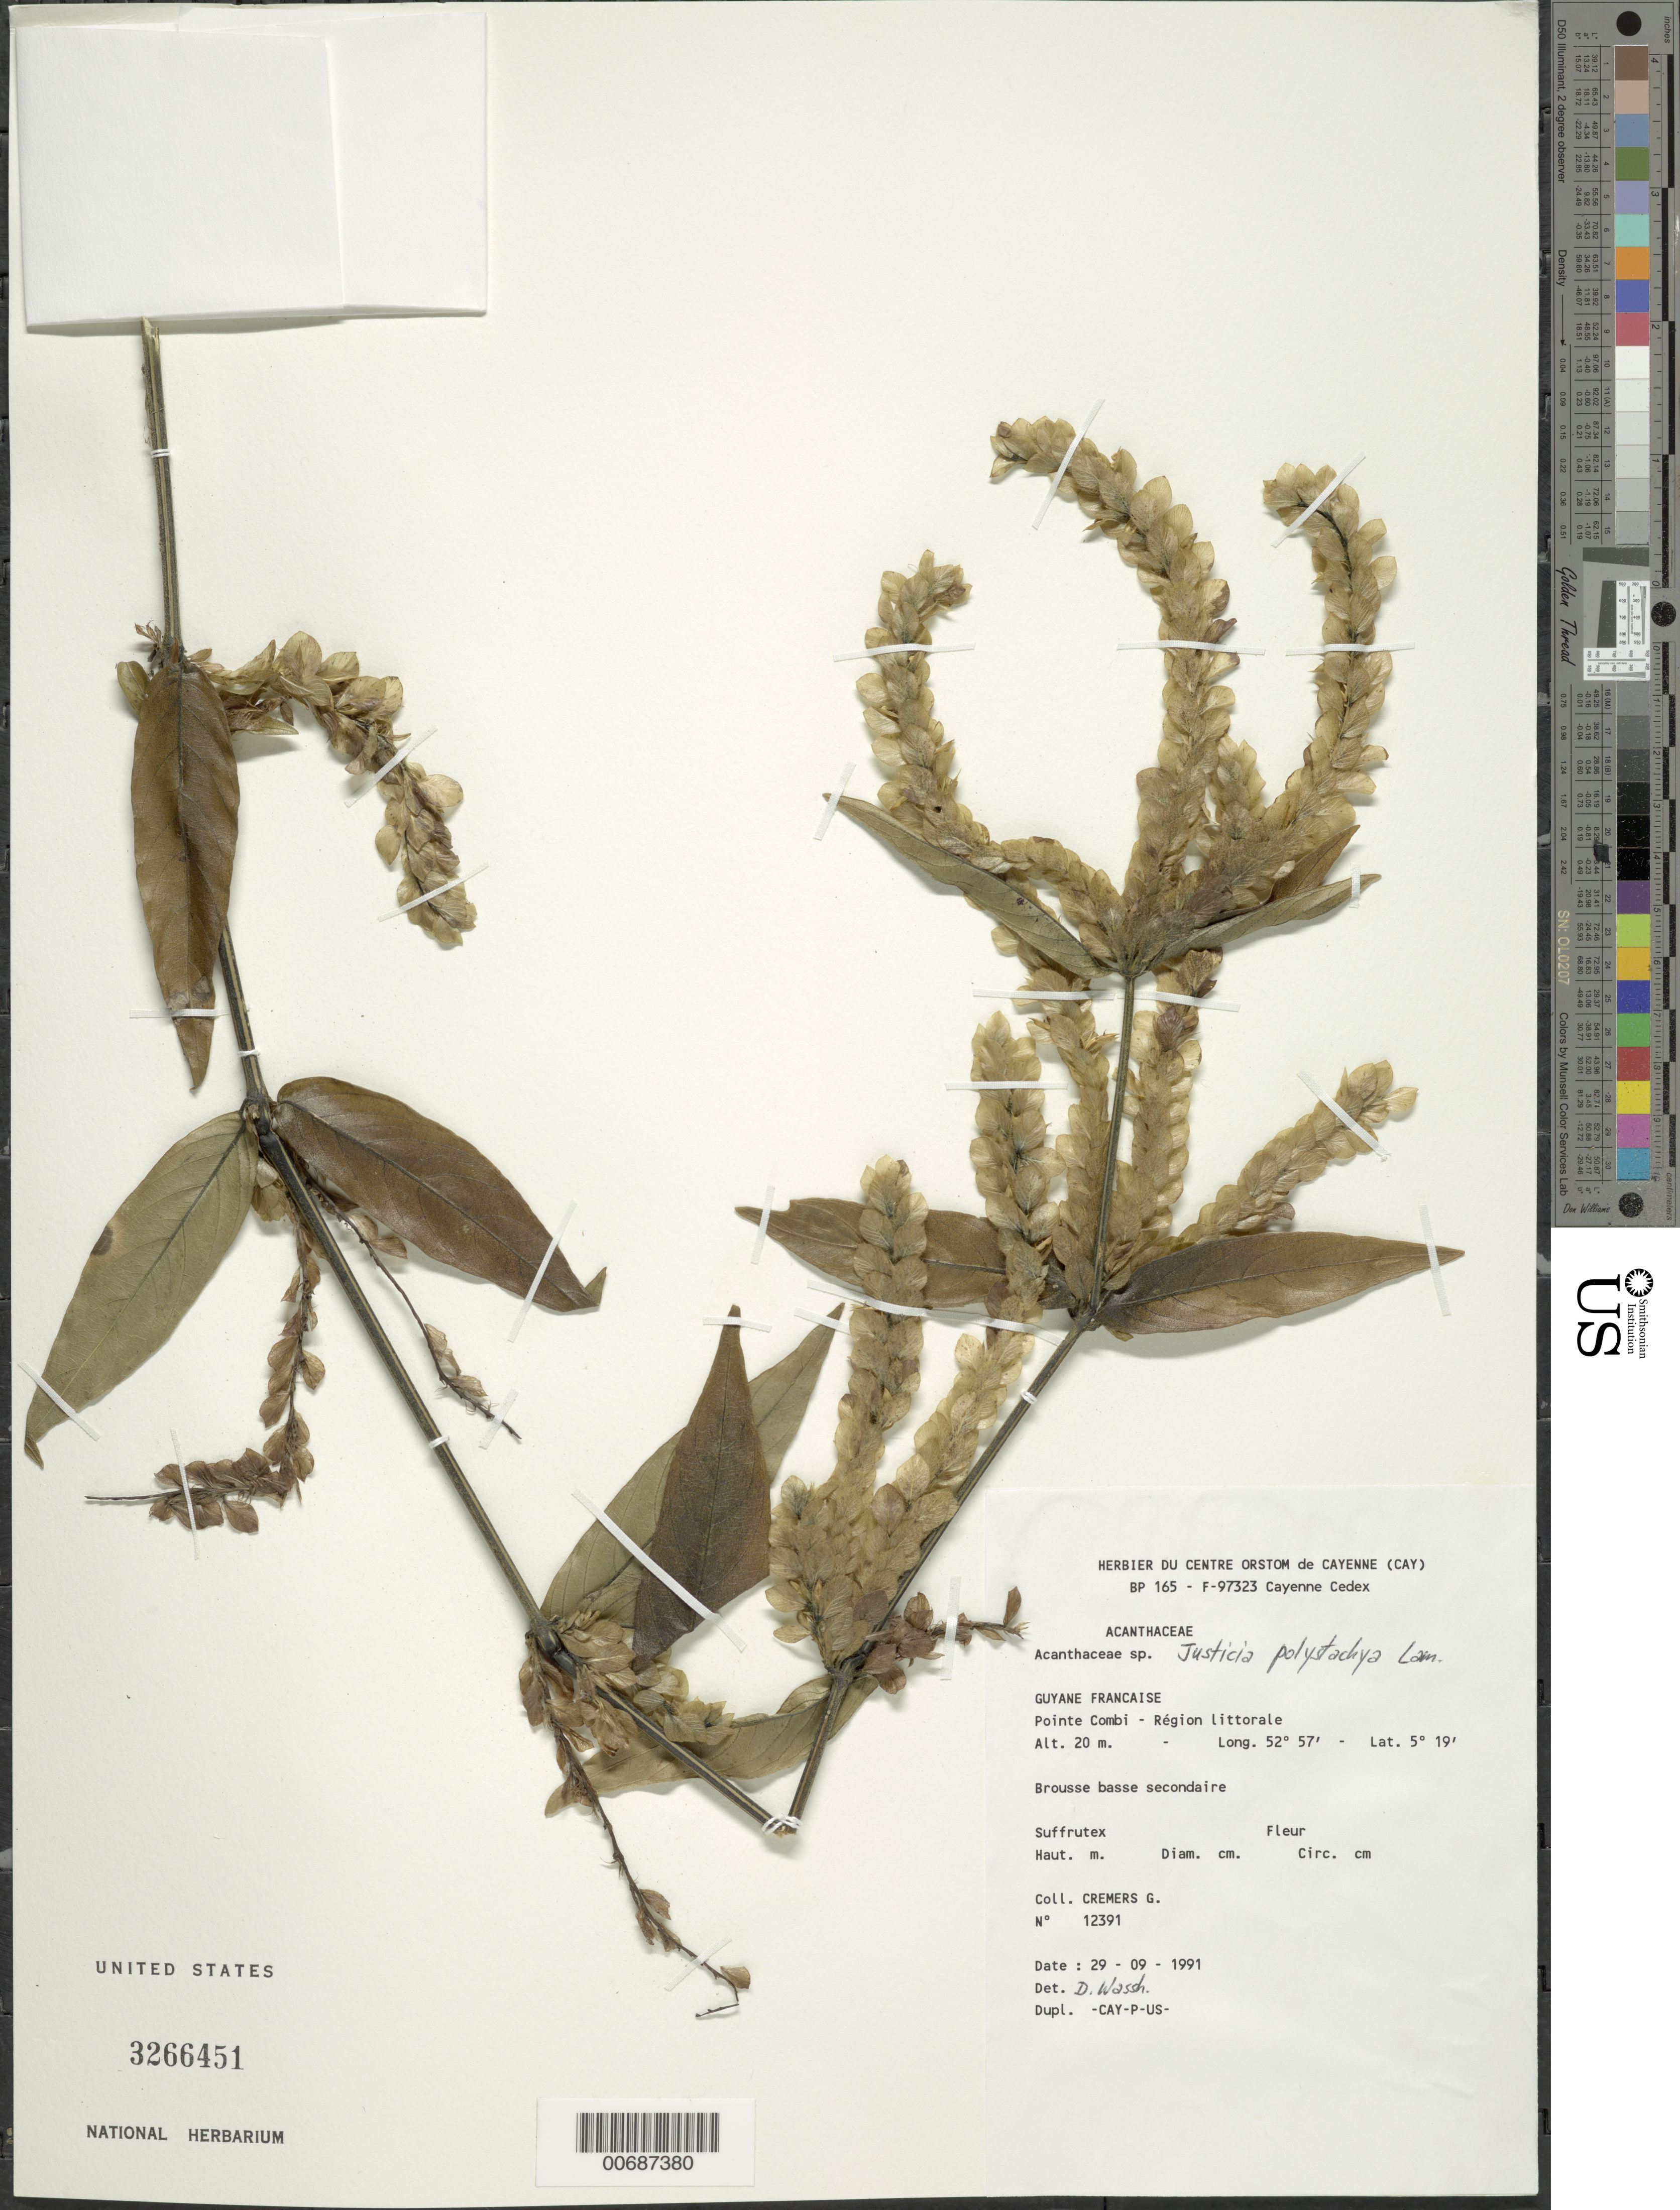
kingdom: Plantae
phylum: Tracheophyta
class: Magnoliopsida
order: Lamiales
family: Acanthaceae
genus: Justicia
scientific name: Justicia polystachya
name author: Lam.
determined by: Wasshausen, Dieter C., (BOT), Smithsonian Institution - National Museum of Natural History (UNITED STATES)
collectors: G. Cremers & C. Feuillet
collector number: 12391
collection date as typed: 29-Sep-91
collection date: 1991-09-29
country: French Guiana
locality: Pointe Combi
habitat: Brousse basse secondaire, région littorale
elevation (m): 20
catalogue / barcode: US 3266451